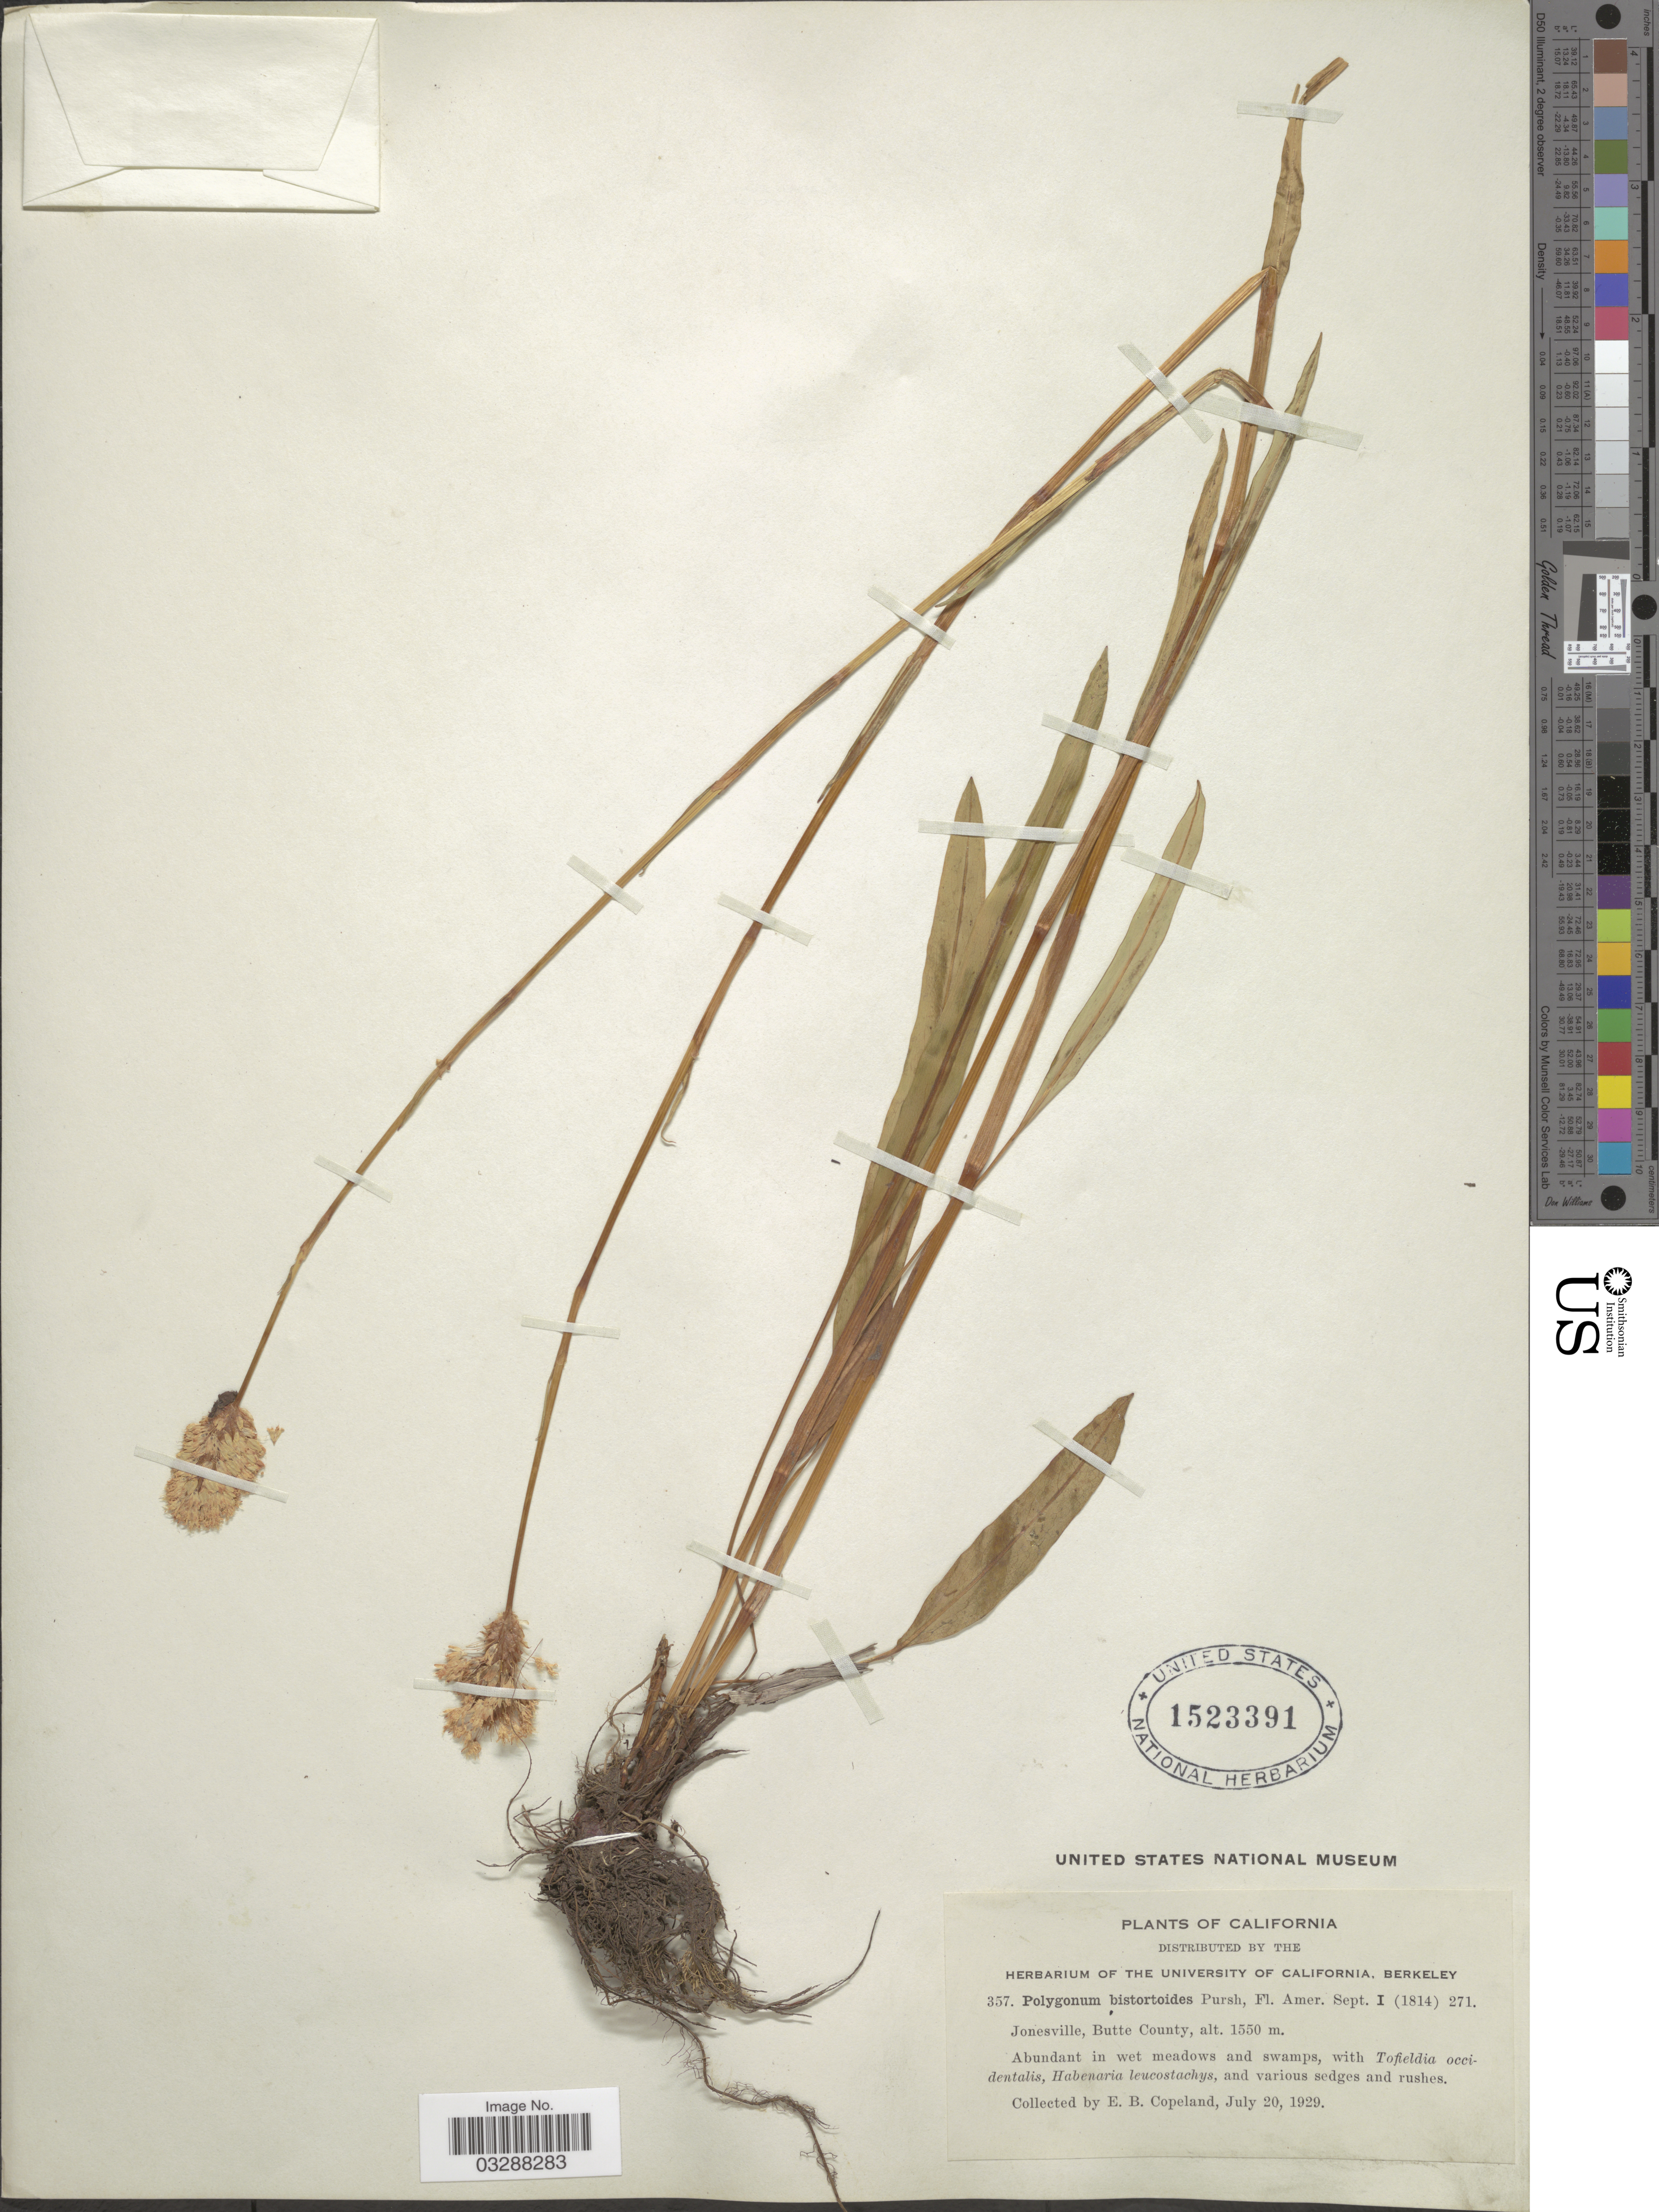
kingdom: Plantae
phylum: Tracheophyta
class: Magnoliopsida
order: Caryophyllales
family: Polygonaceae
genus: Bistorta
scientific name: Bistorta bistortoides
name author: (Pursh) Small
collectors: E. B. Copeland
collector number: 357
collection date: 1929-07-20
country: United States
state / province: California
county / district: Butte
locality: Jonesville, Butte County.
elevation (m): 1550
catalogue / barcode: US 1523391